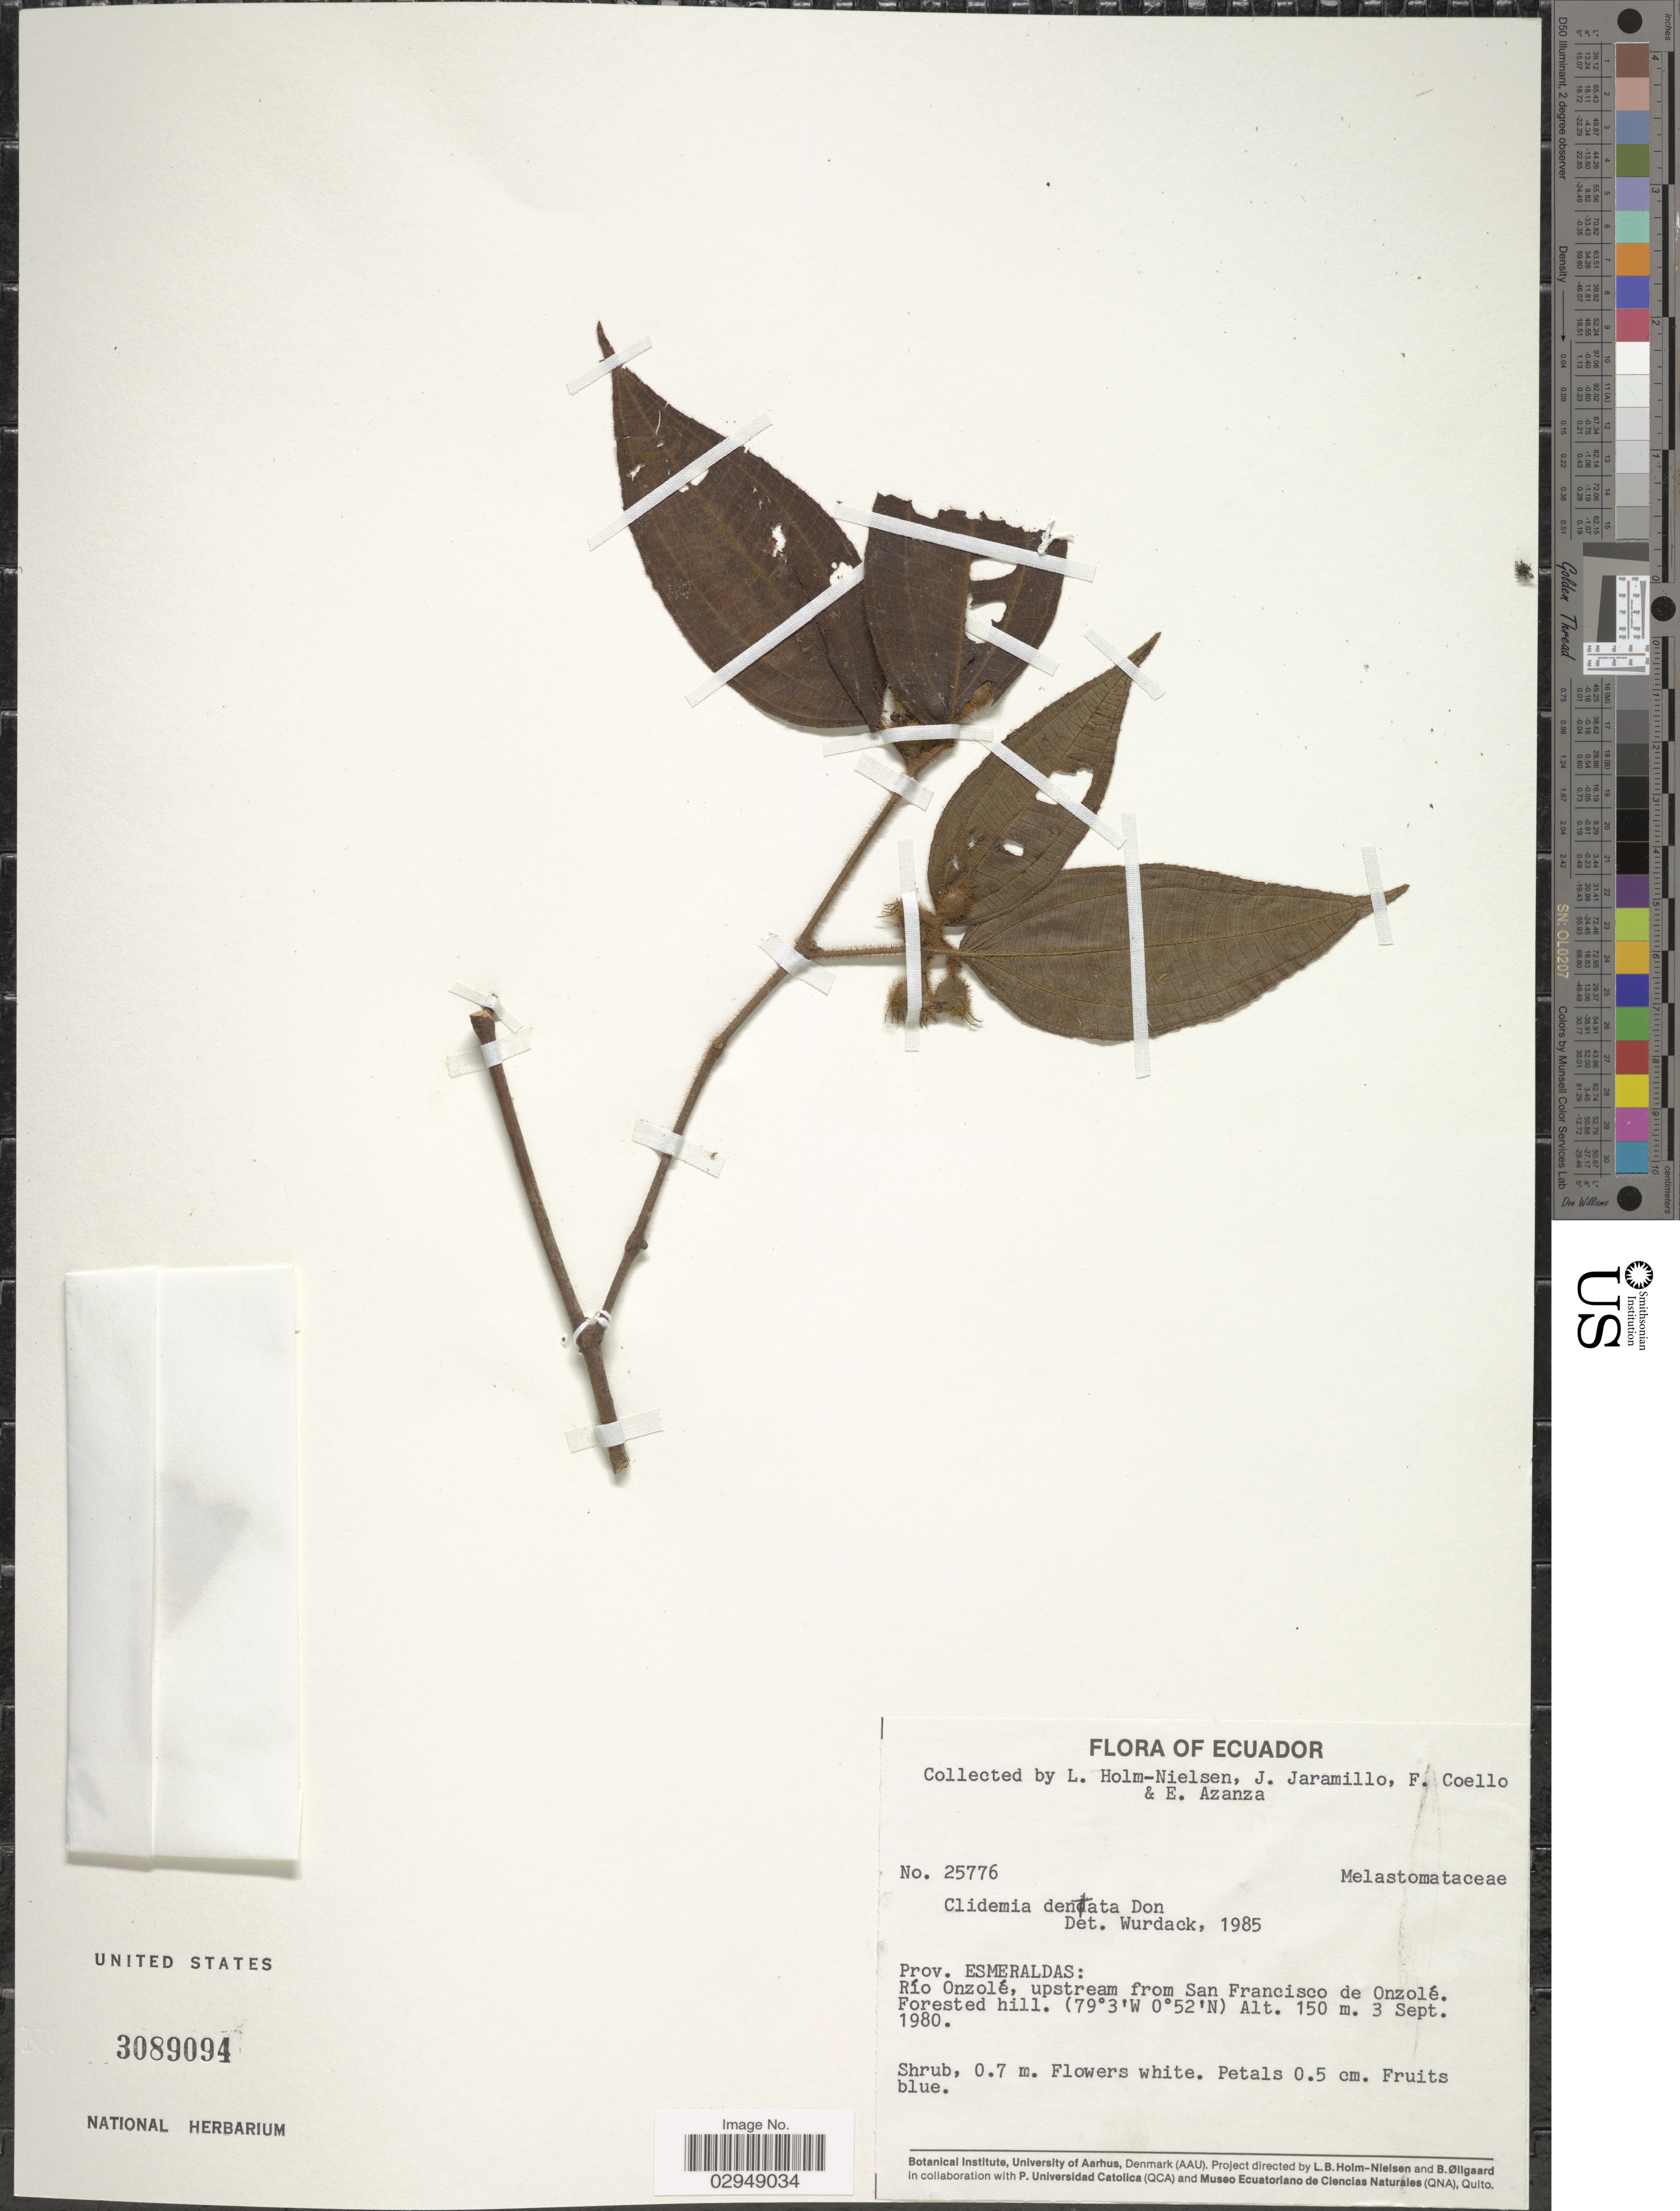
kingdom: Plantae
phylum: Tracheophyta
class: Magnoliopsida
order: Myrtales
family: Melastomataceae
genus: Clidemia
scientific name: Clidemia dentata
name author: D. Don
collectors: L. Holm-Nielsen, J. Jaramillo, F. Coello & E. Azanza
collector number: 25776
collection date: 1980-09-03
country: Ecuador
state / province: Esmeraldas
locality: Río Onzolé, upstream from San Francisco de Onzolé.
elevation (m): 150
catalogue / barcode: US 3089094